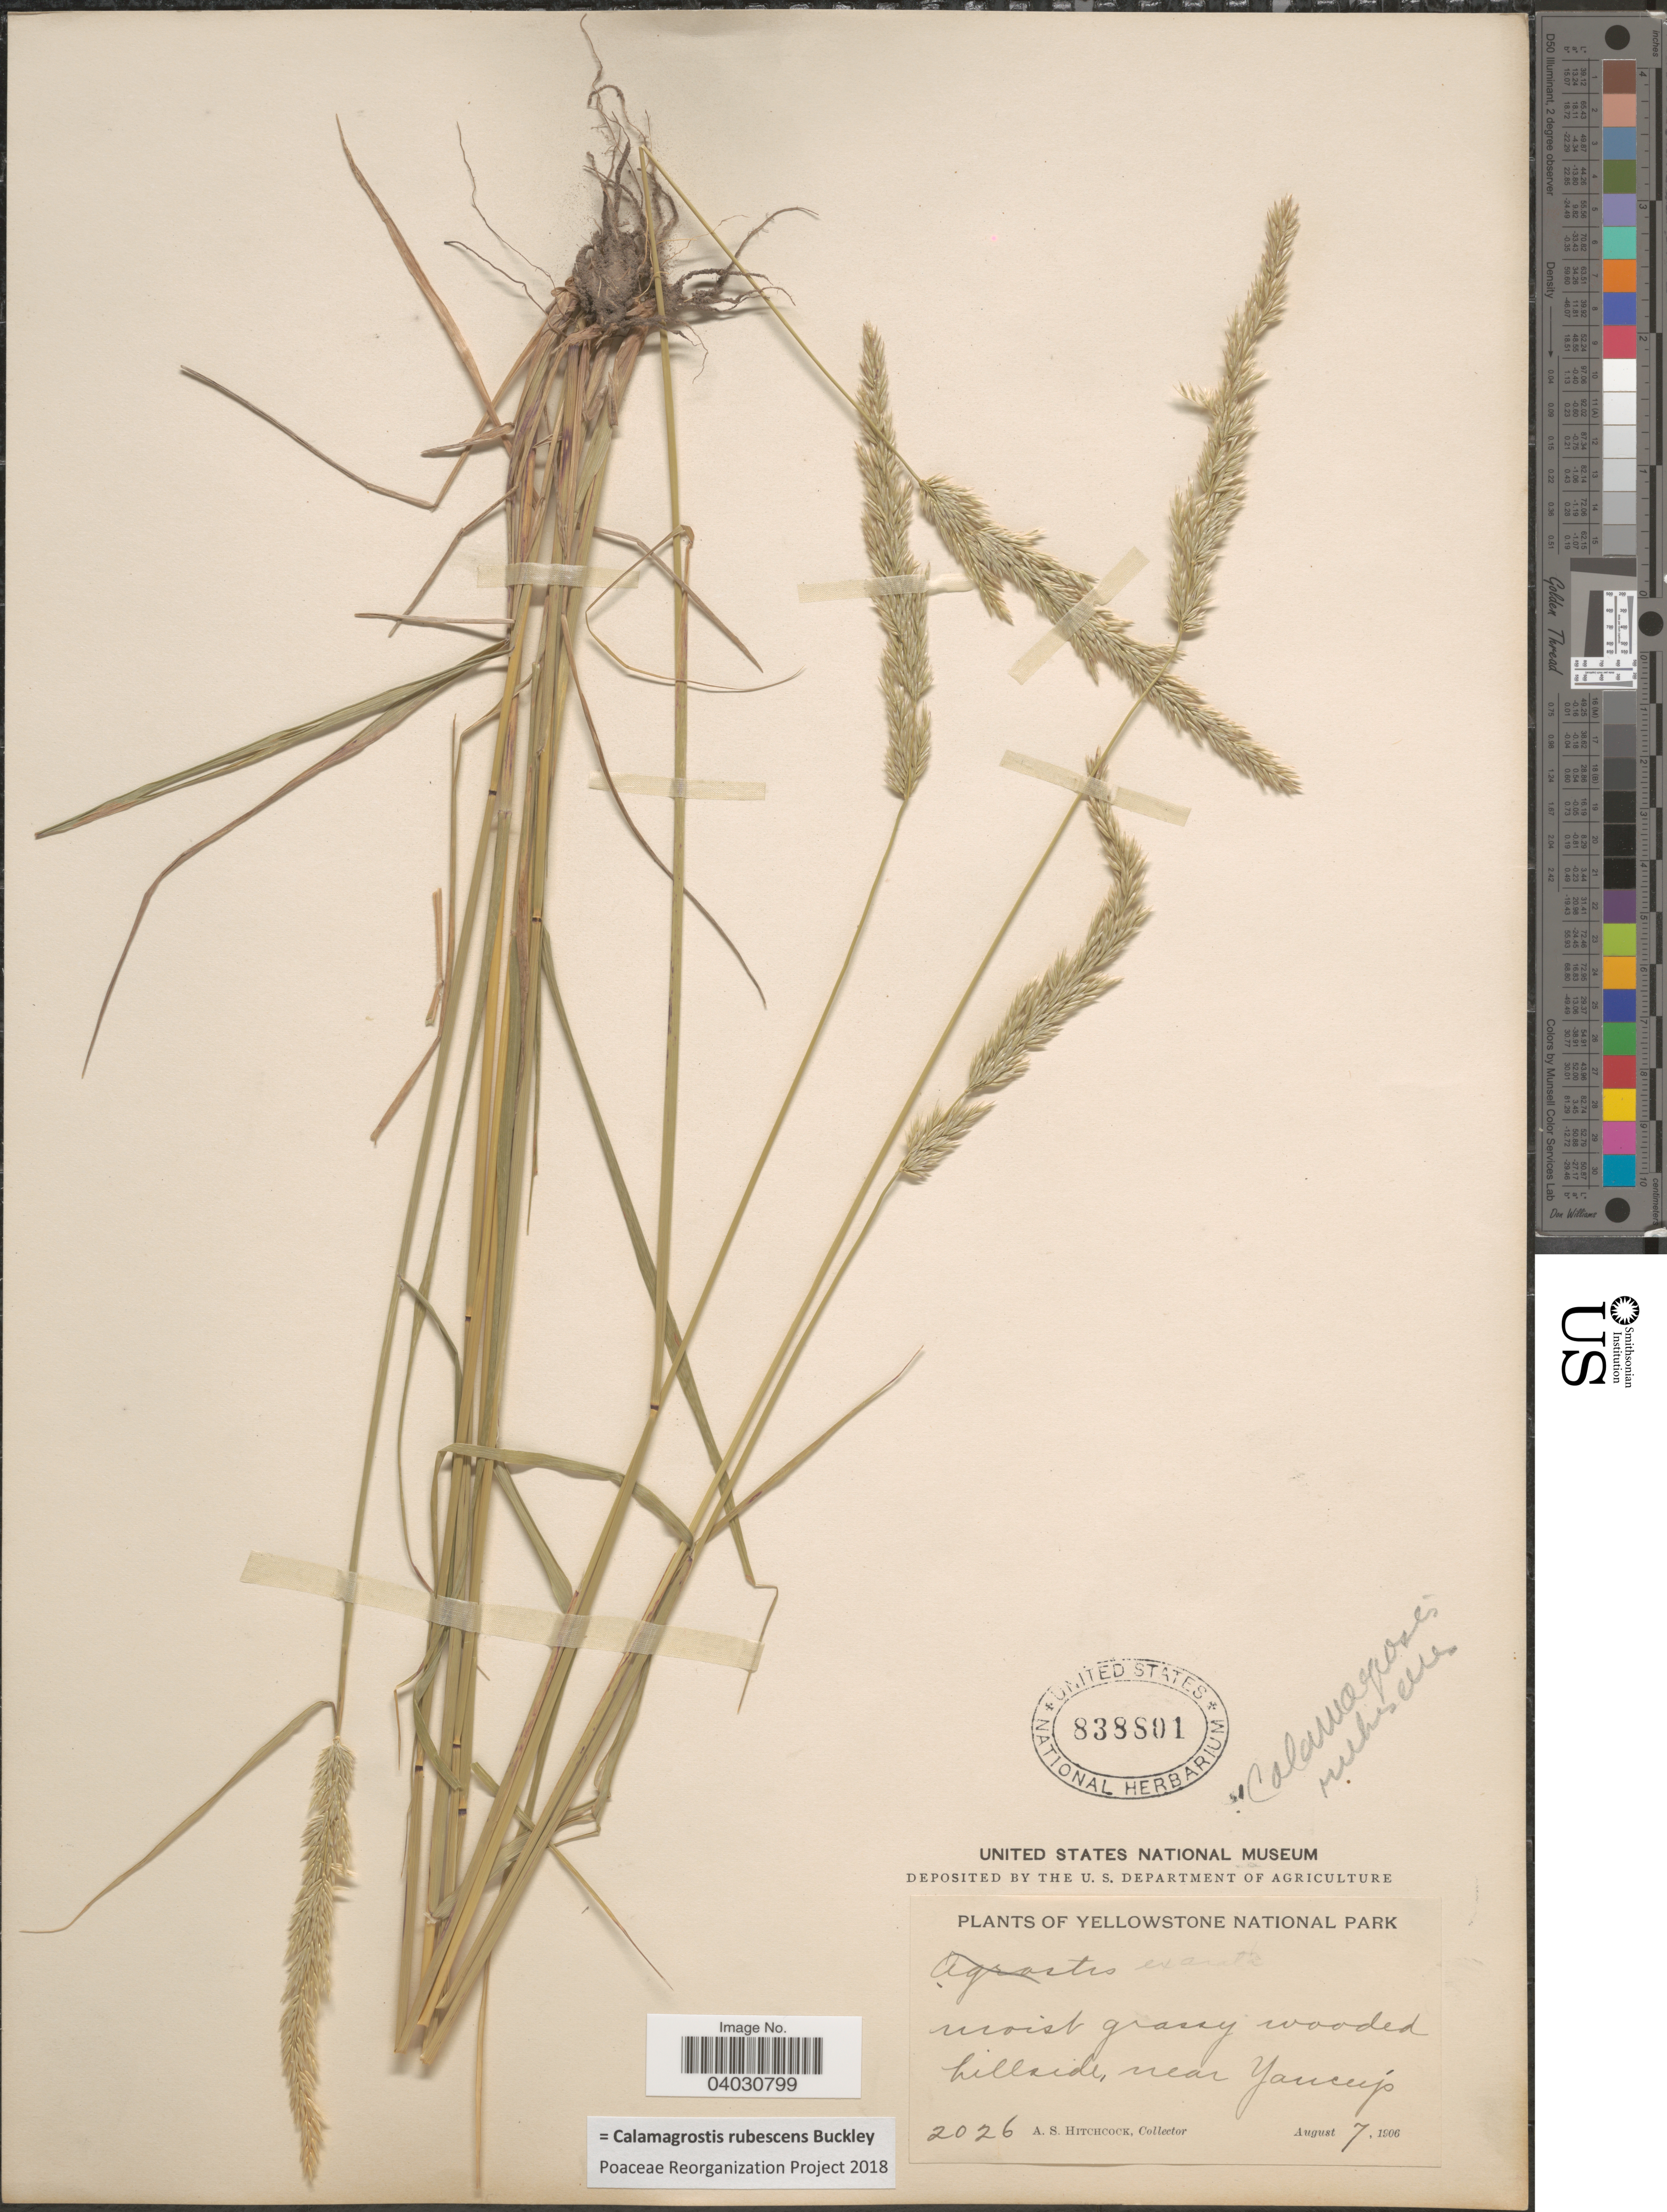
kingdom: Plantae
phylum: Tracheophyta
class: Liliopsida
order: Poales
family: Poaceae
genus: Calamagrostis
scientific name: Calamagrostis rubescens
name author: Buckley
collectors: A. S. Hitchcock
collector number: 2026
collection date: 1906-08-07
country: United States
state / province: Wyoming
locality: Yellowstone National Park. Moist grassy wooded hillside, near Yancey's.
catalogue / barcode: US 838801